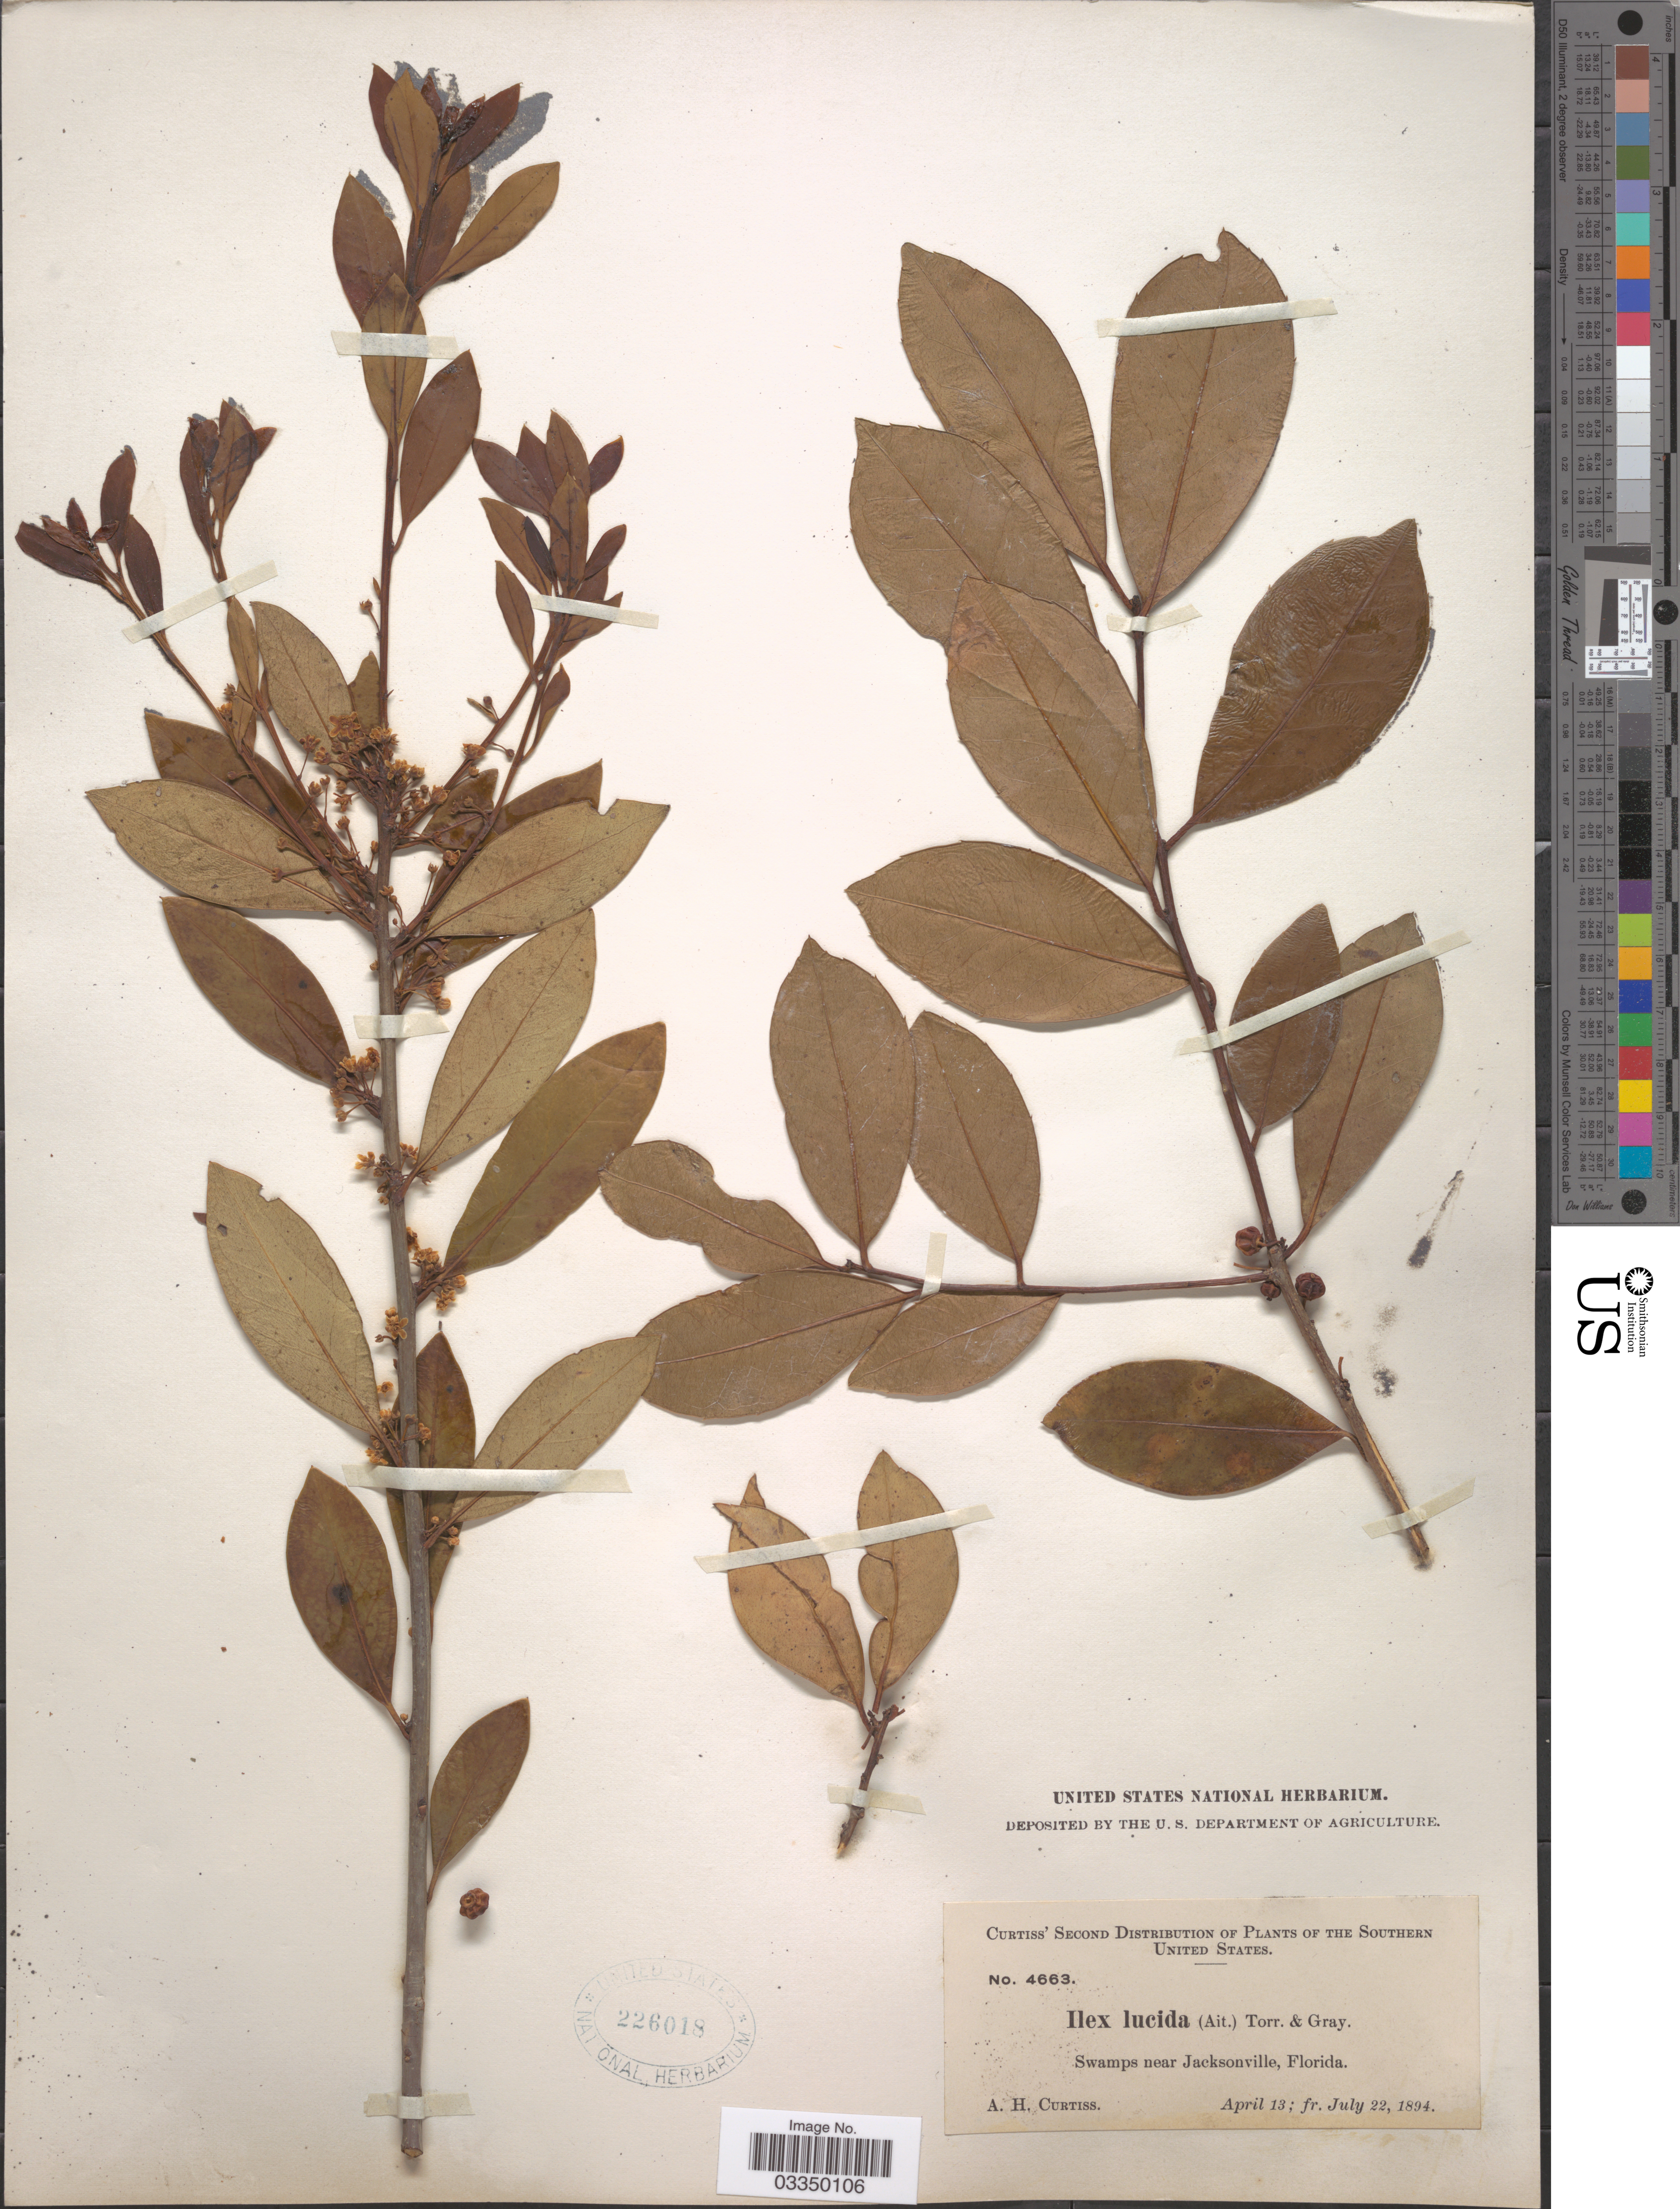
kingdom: Plantae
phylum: Tracheophyta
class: Magnoliopsida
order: Aquifoliales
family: Aquifoliaceae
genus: Ilex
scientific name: Ilex lucida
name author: Torr. & A. Gray ex S. Watson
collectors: A. H. Curtiss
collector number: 4663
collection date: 1894-04-13/1894-07-22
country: United States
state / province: Florida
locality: Southern United States. Swamps near Jacksonville.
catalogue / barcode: US 226018